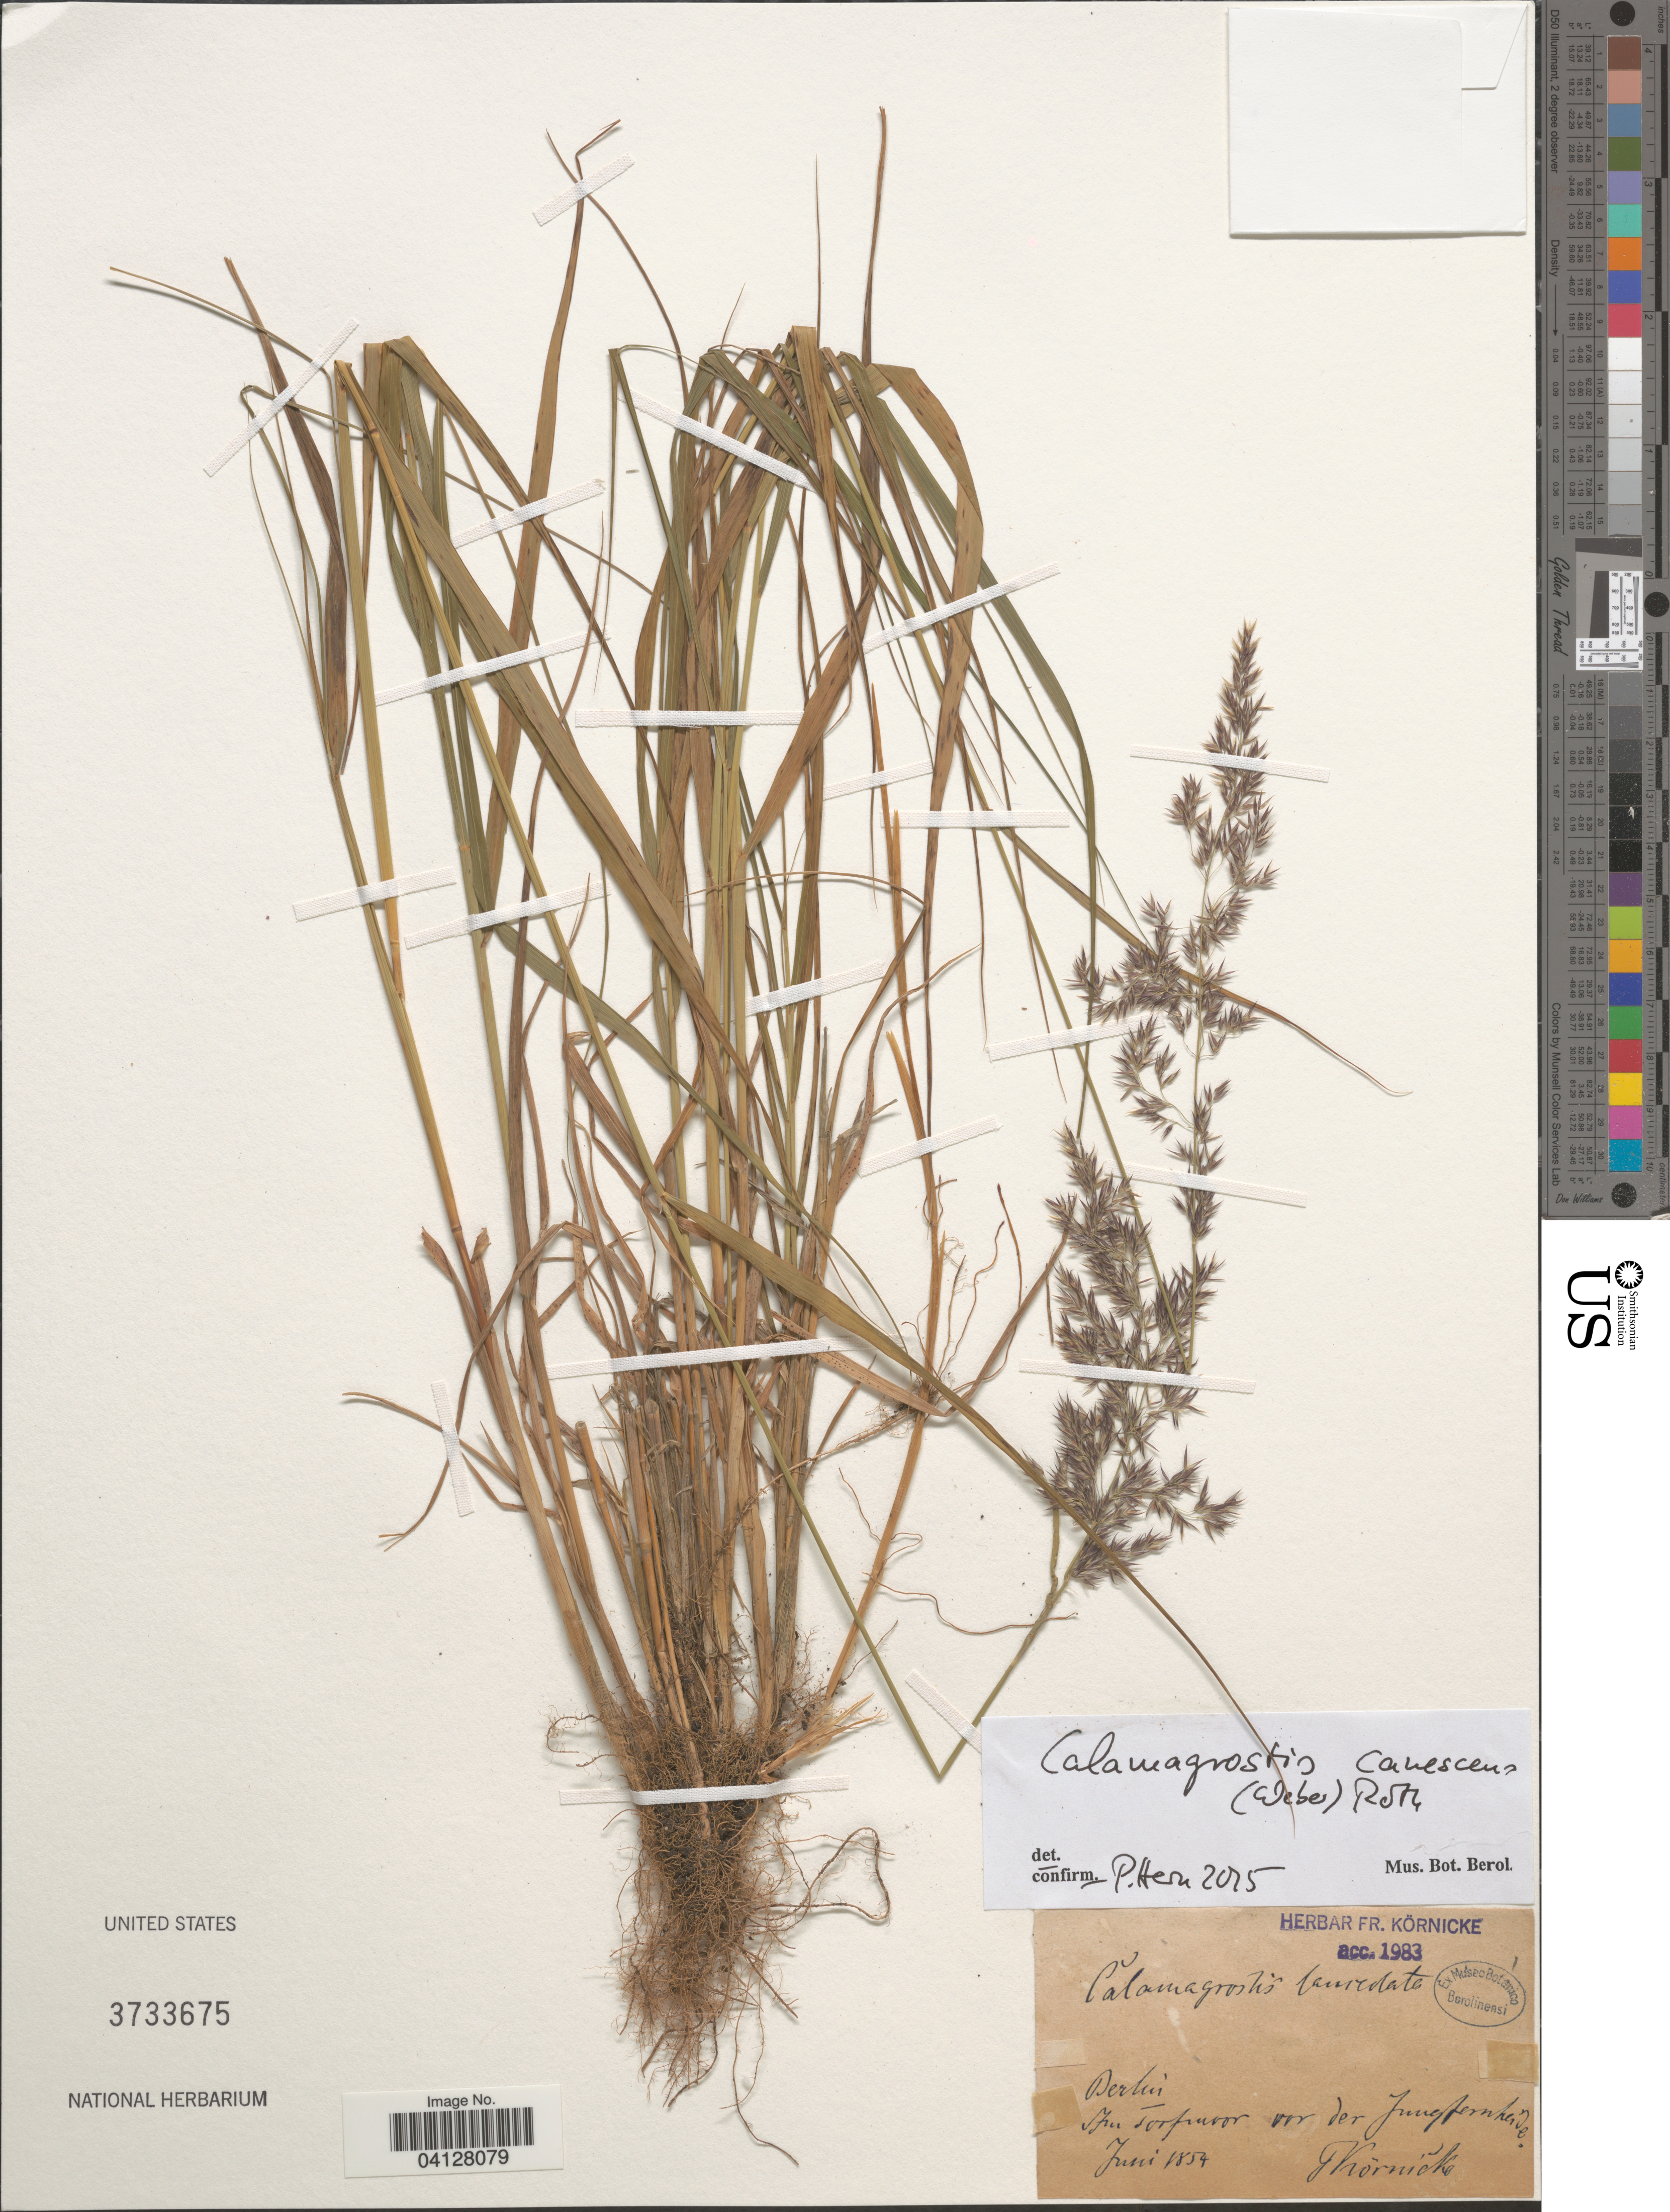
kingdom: Plantae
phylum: Tracheophyta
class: Liliopsida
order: Poales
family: Poaceae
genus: Calamagrostis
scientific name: Calamagrostis canescens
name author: (G.H. Weber) Roth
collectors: F. A. Körnicke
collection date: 1854-06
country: Germany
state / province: Berlin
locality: Im Torfmoor vor der Jungfernheide.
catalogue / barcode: US 3733675